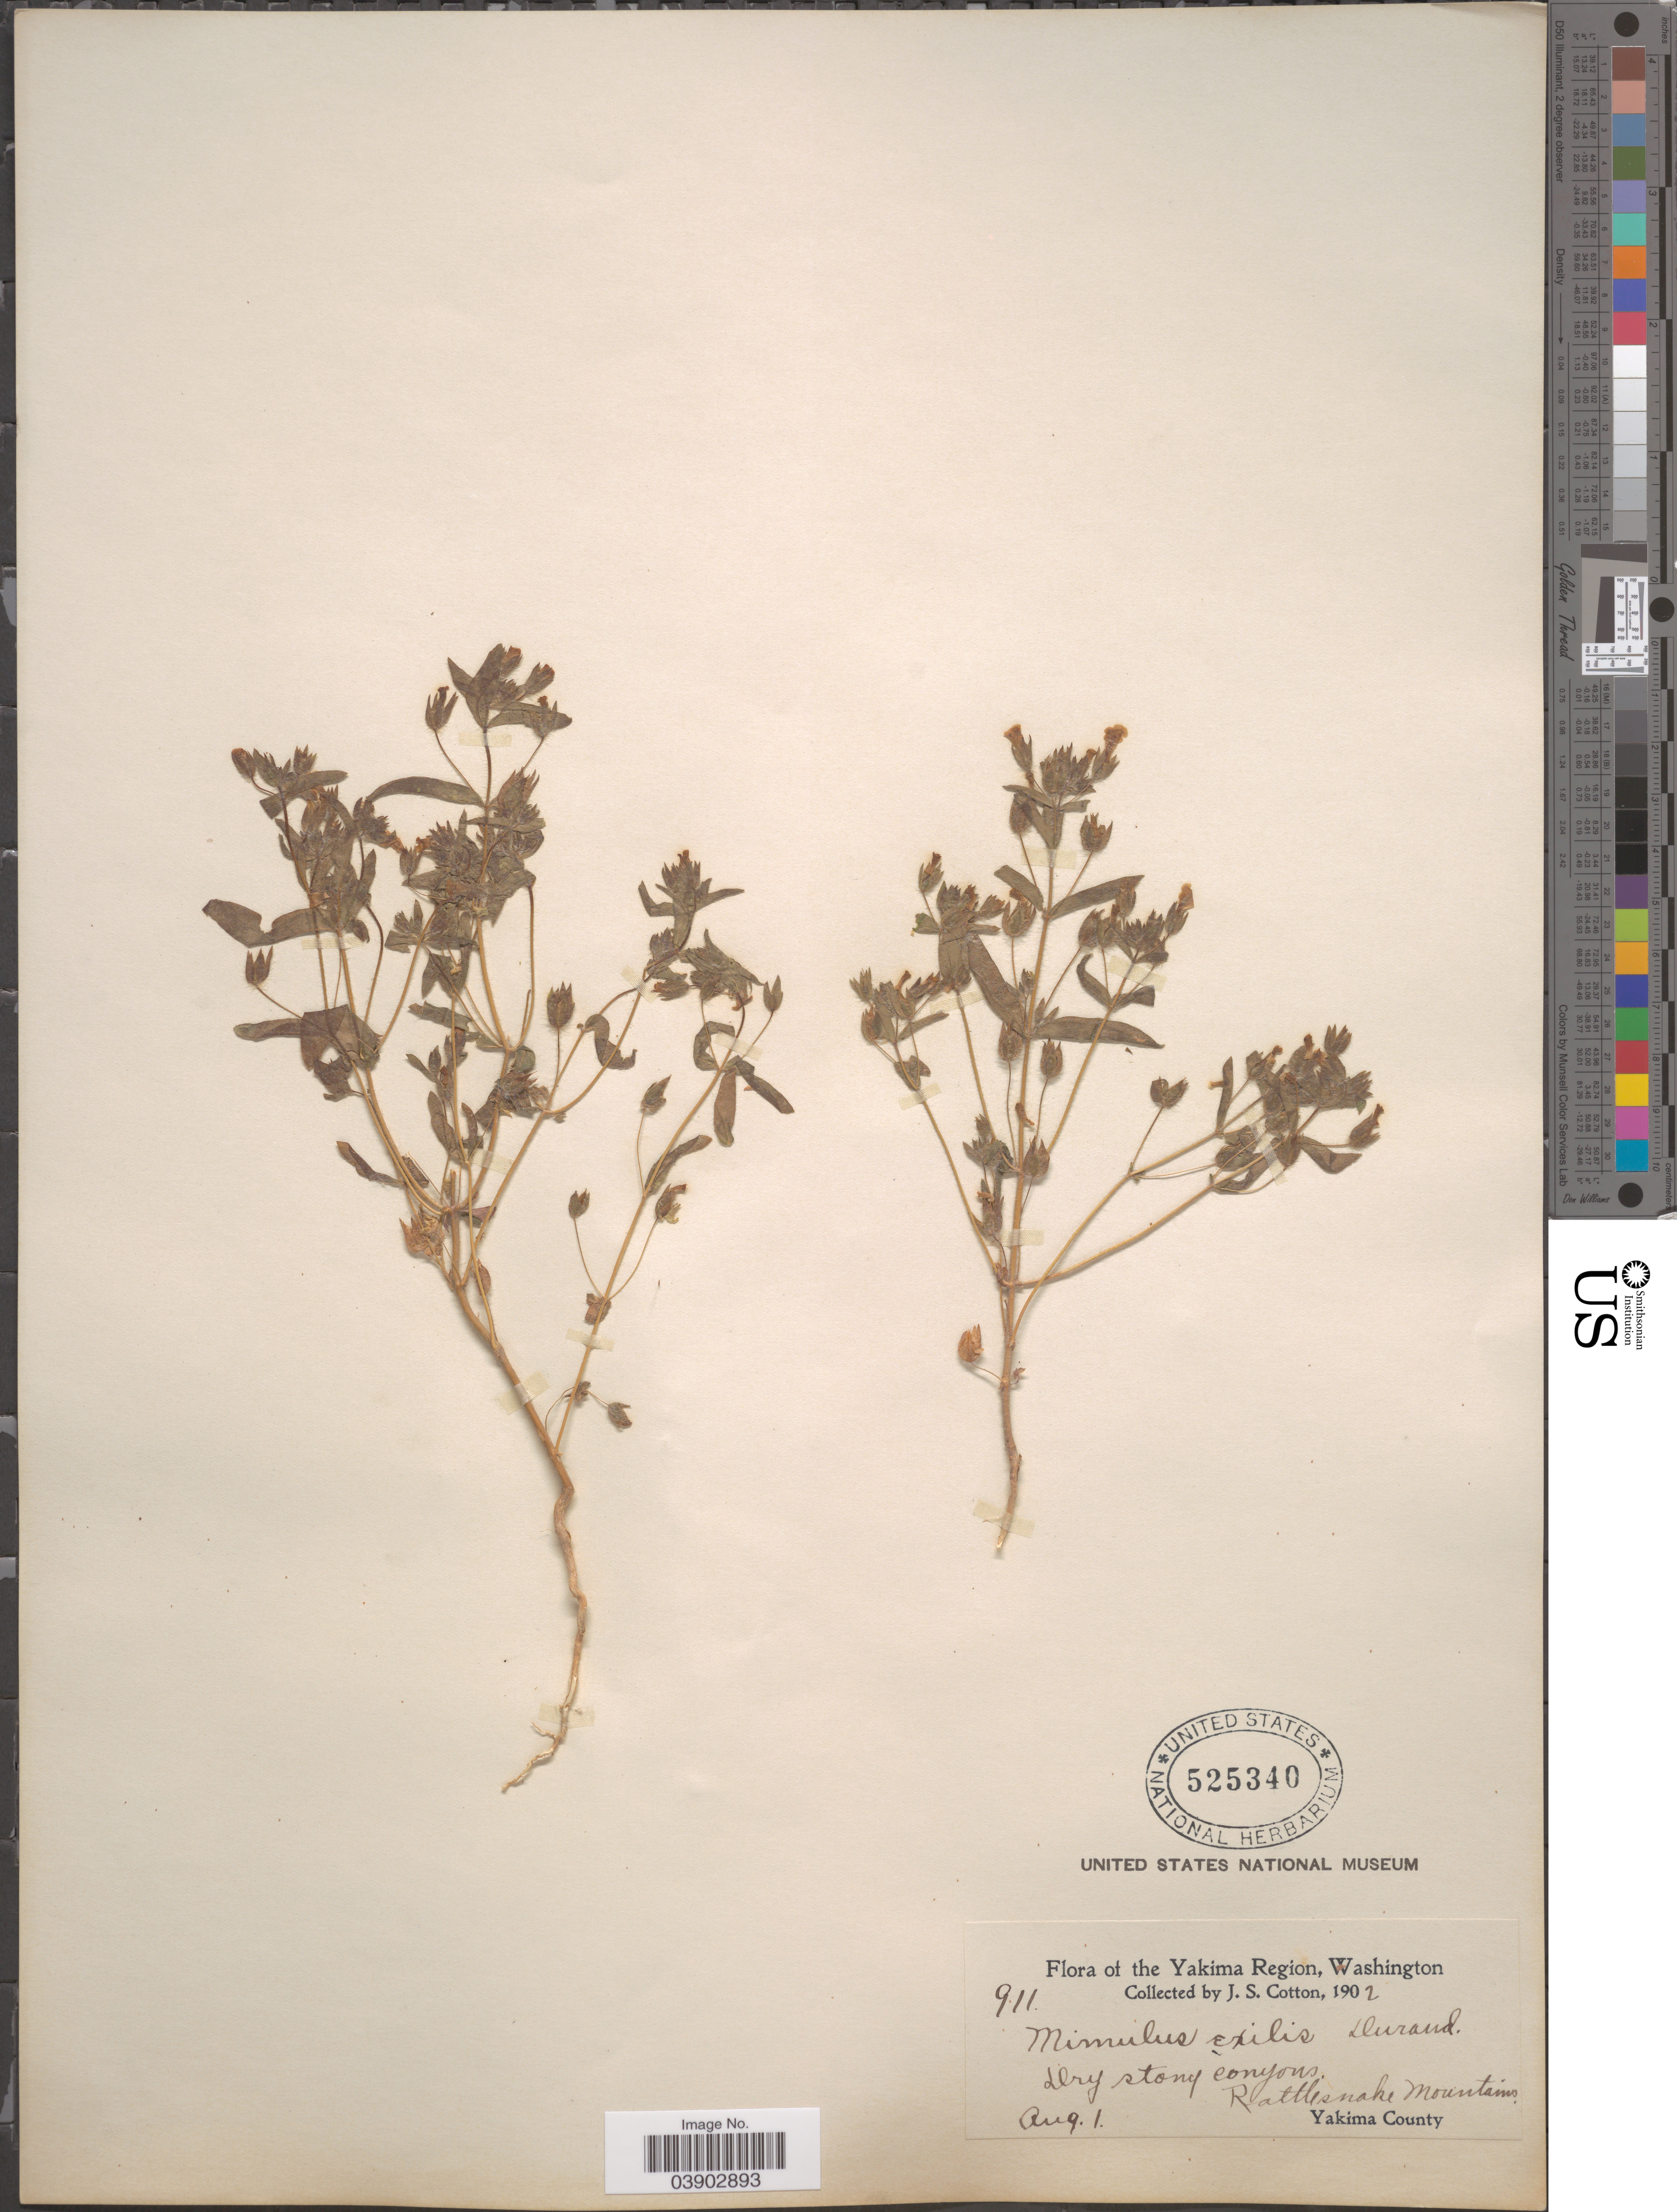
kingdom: Plantae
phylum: Tracheophyta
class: Magnoliopsida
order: Lamiales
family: Phrymaceae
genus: Mimetanthe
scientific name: Mimetanthe pilosa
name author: (Benth.) Greene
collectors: J. S. Cotton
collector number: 911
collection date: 1902-08-01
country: United States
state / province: Washington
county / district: Yakima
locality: The Yakima Region. Rattle snake Mountains. Yakima County.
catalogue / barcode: US 525340